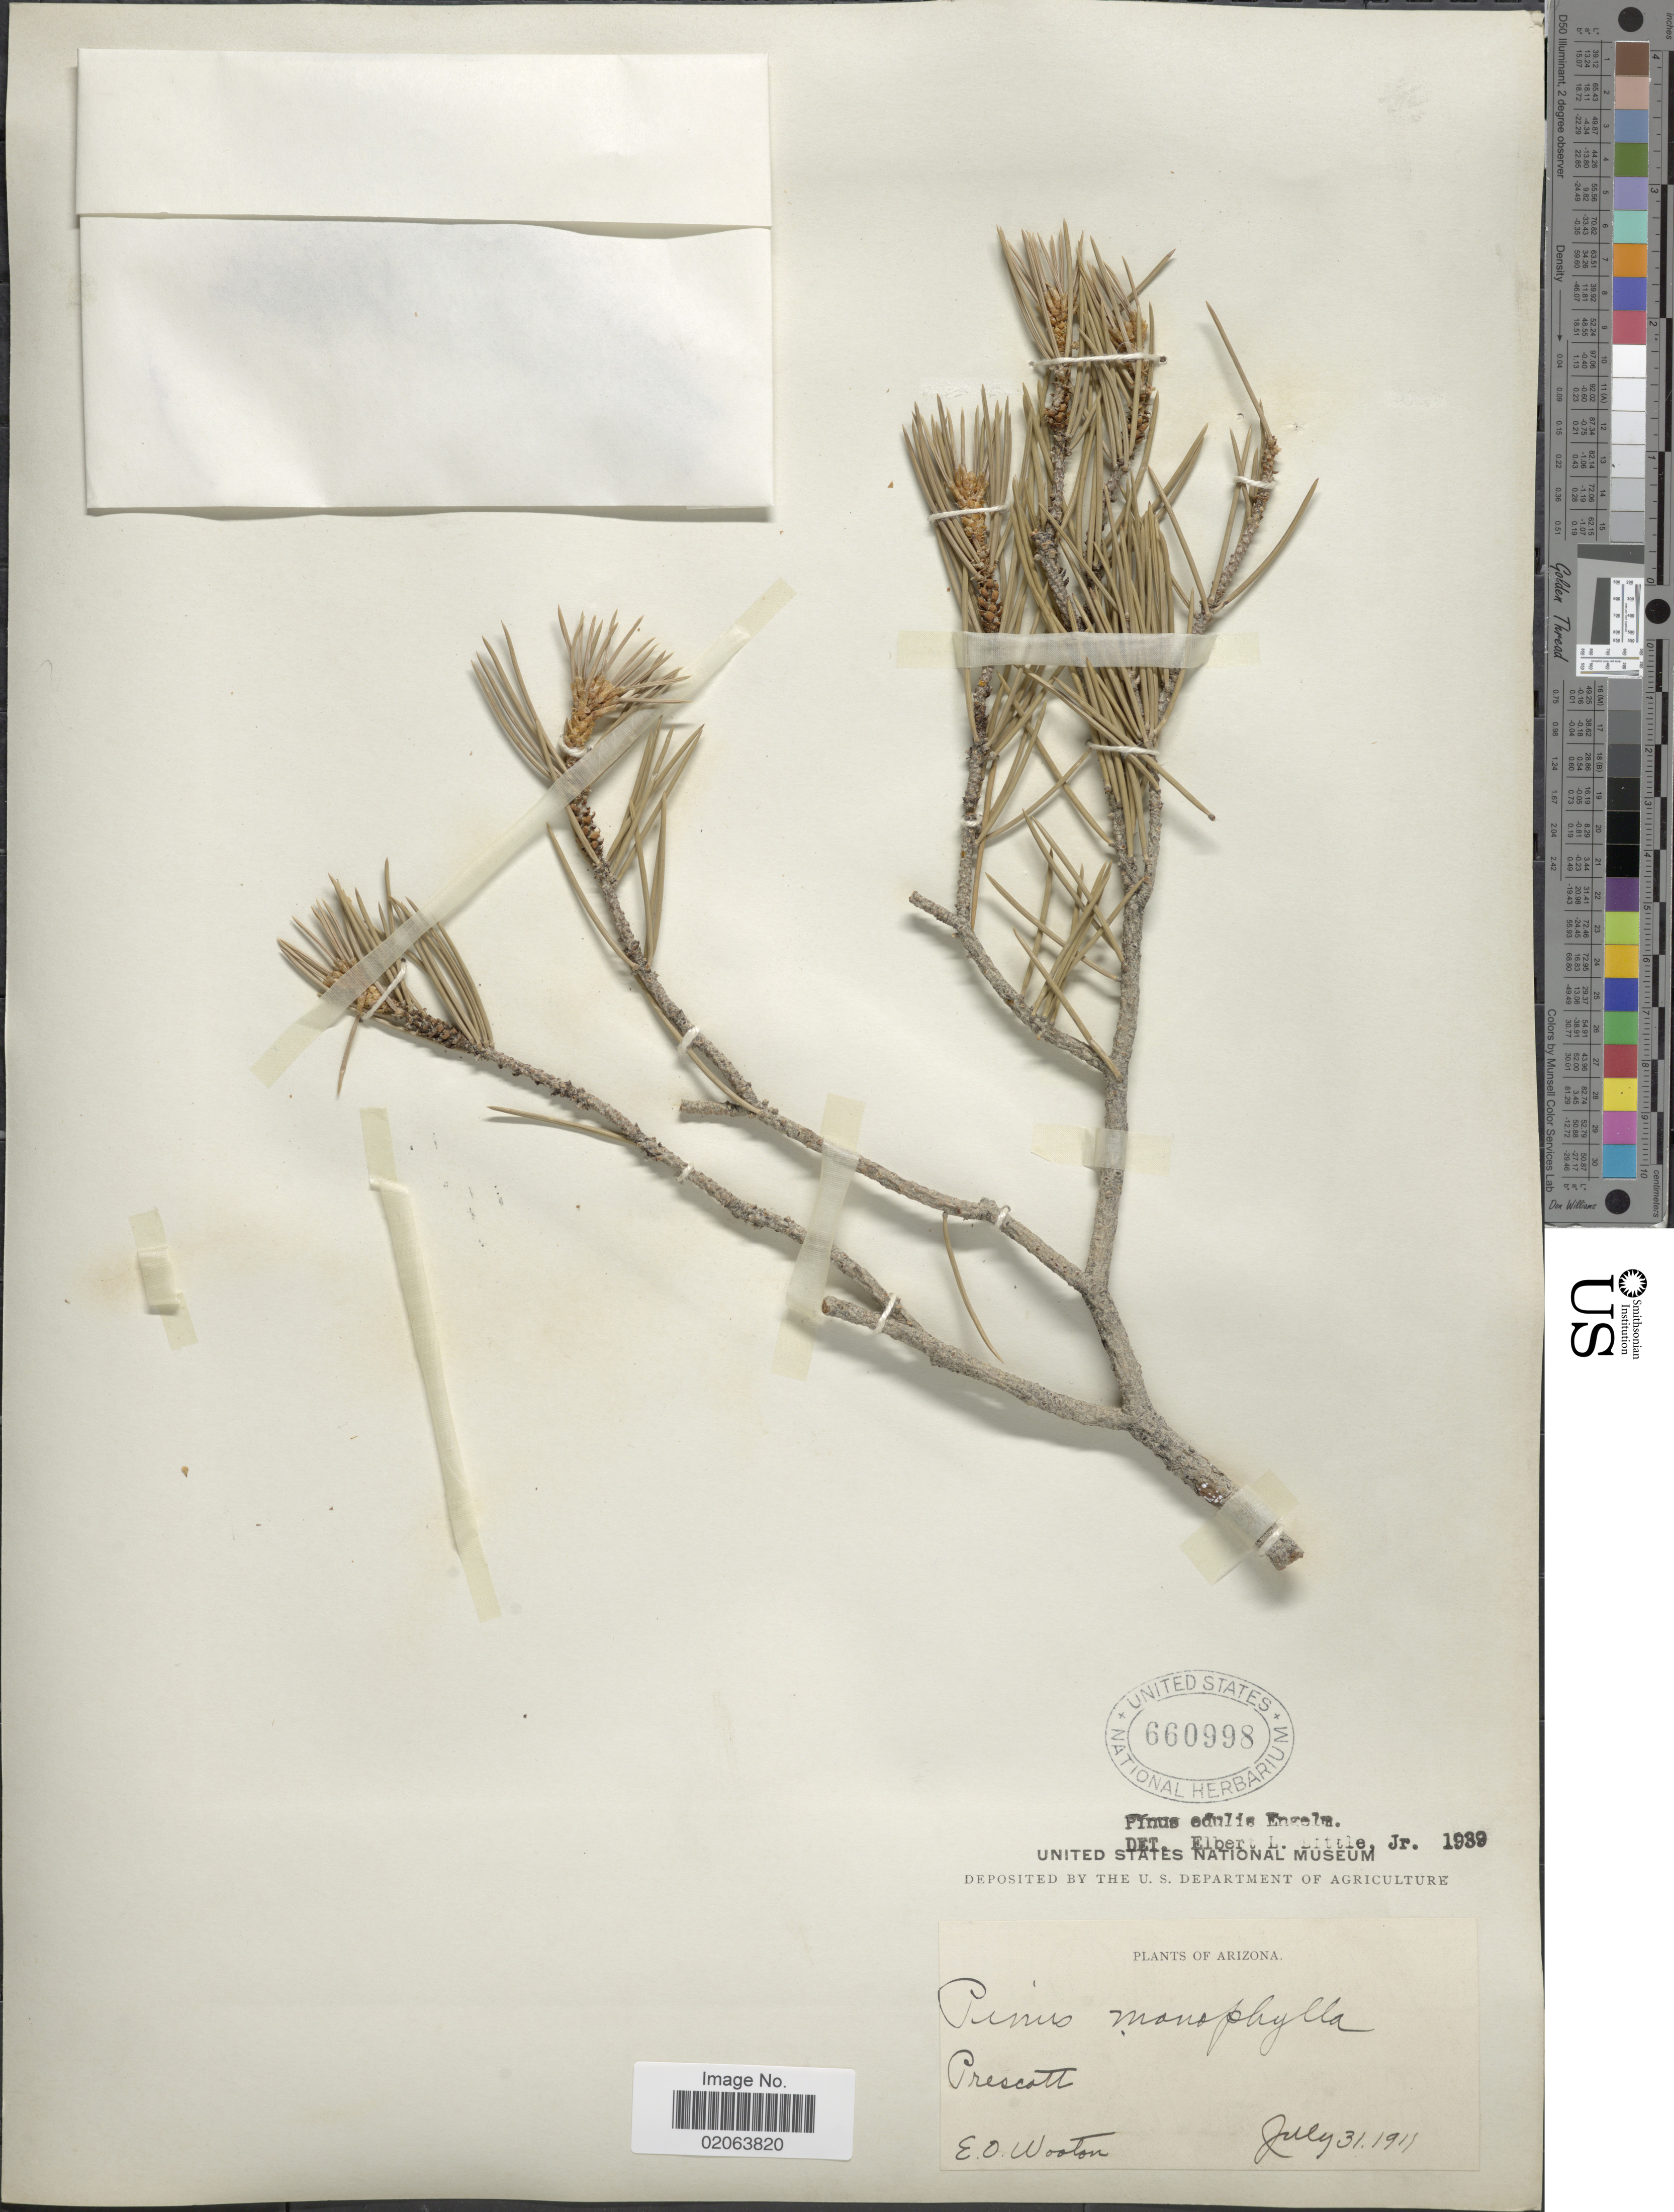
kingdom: Plantae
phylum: Tracheophyta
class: Pinopsida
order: Pinales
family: Pinaceae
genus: Pinus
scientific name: Pinus edulis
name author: Engelm.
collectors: E. O. Wooton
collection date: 1911-07-31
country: United States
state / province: Arizona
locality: Prescott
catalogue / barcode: US 660998